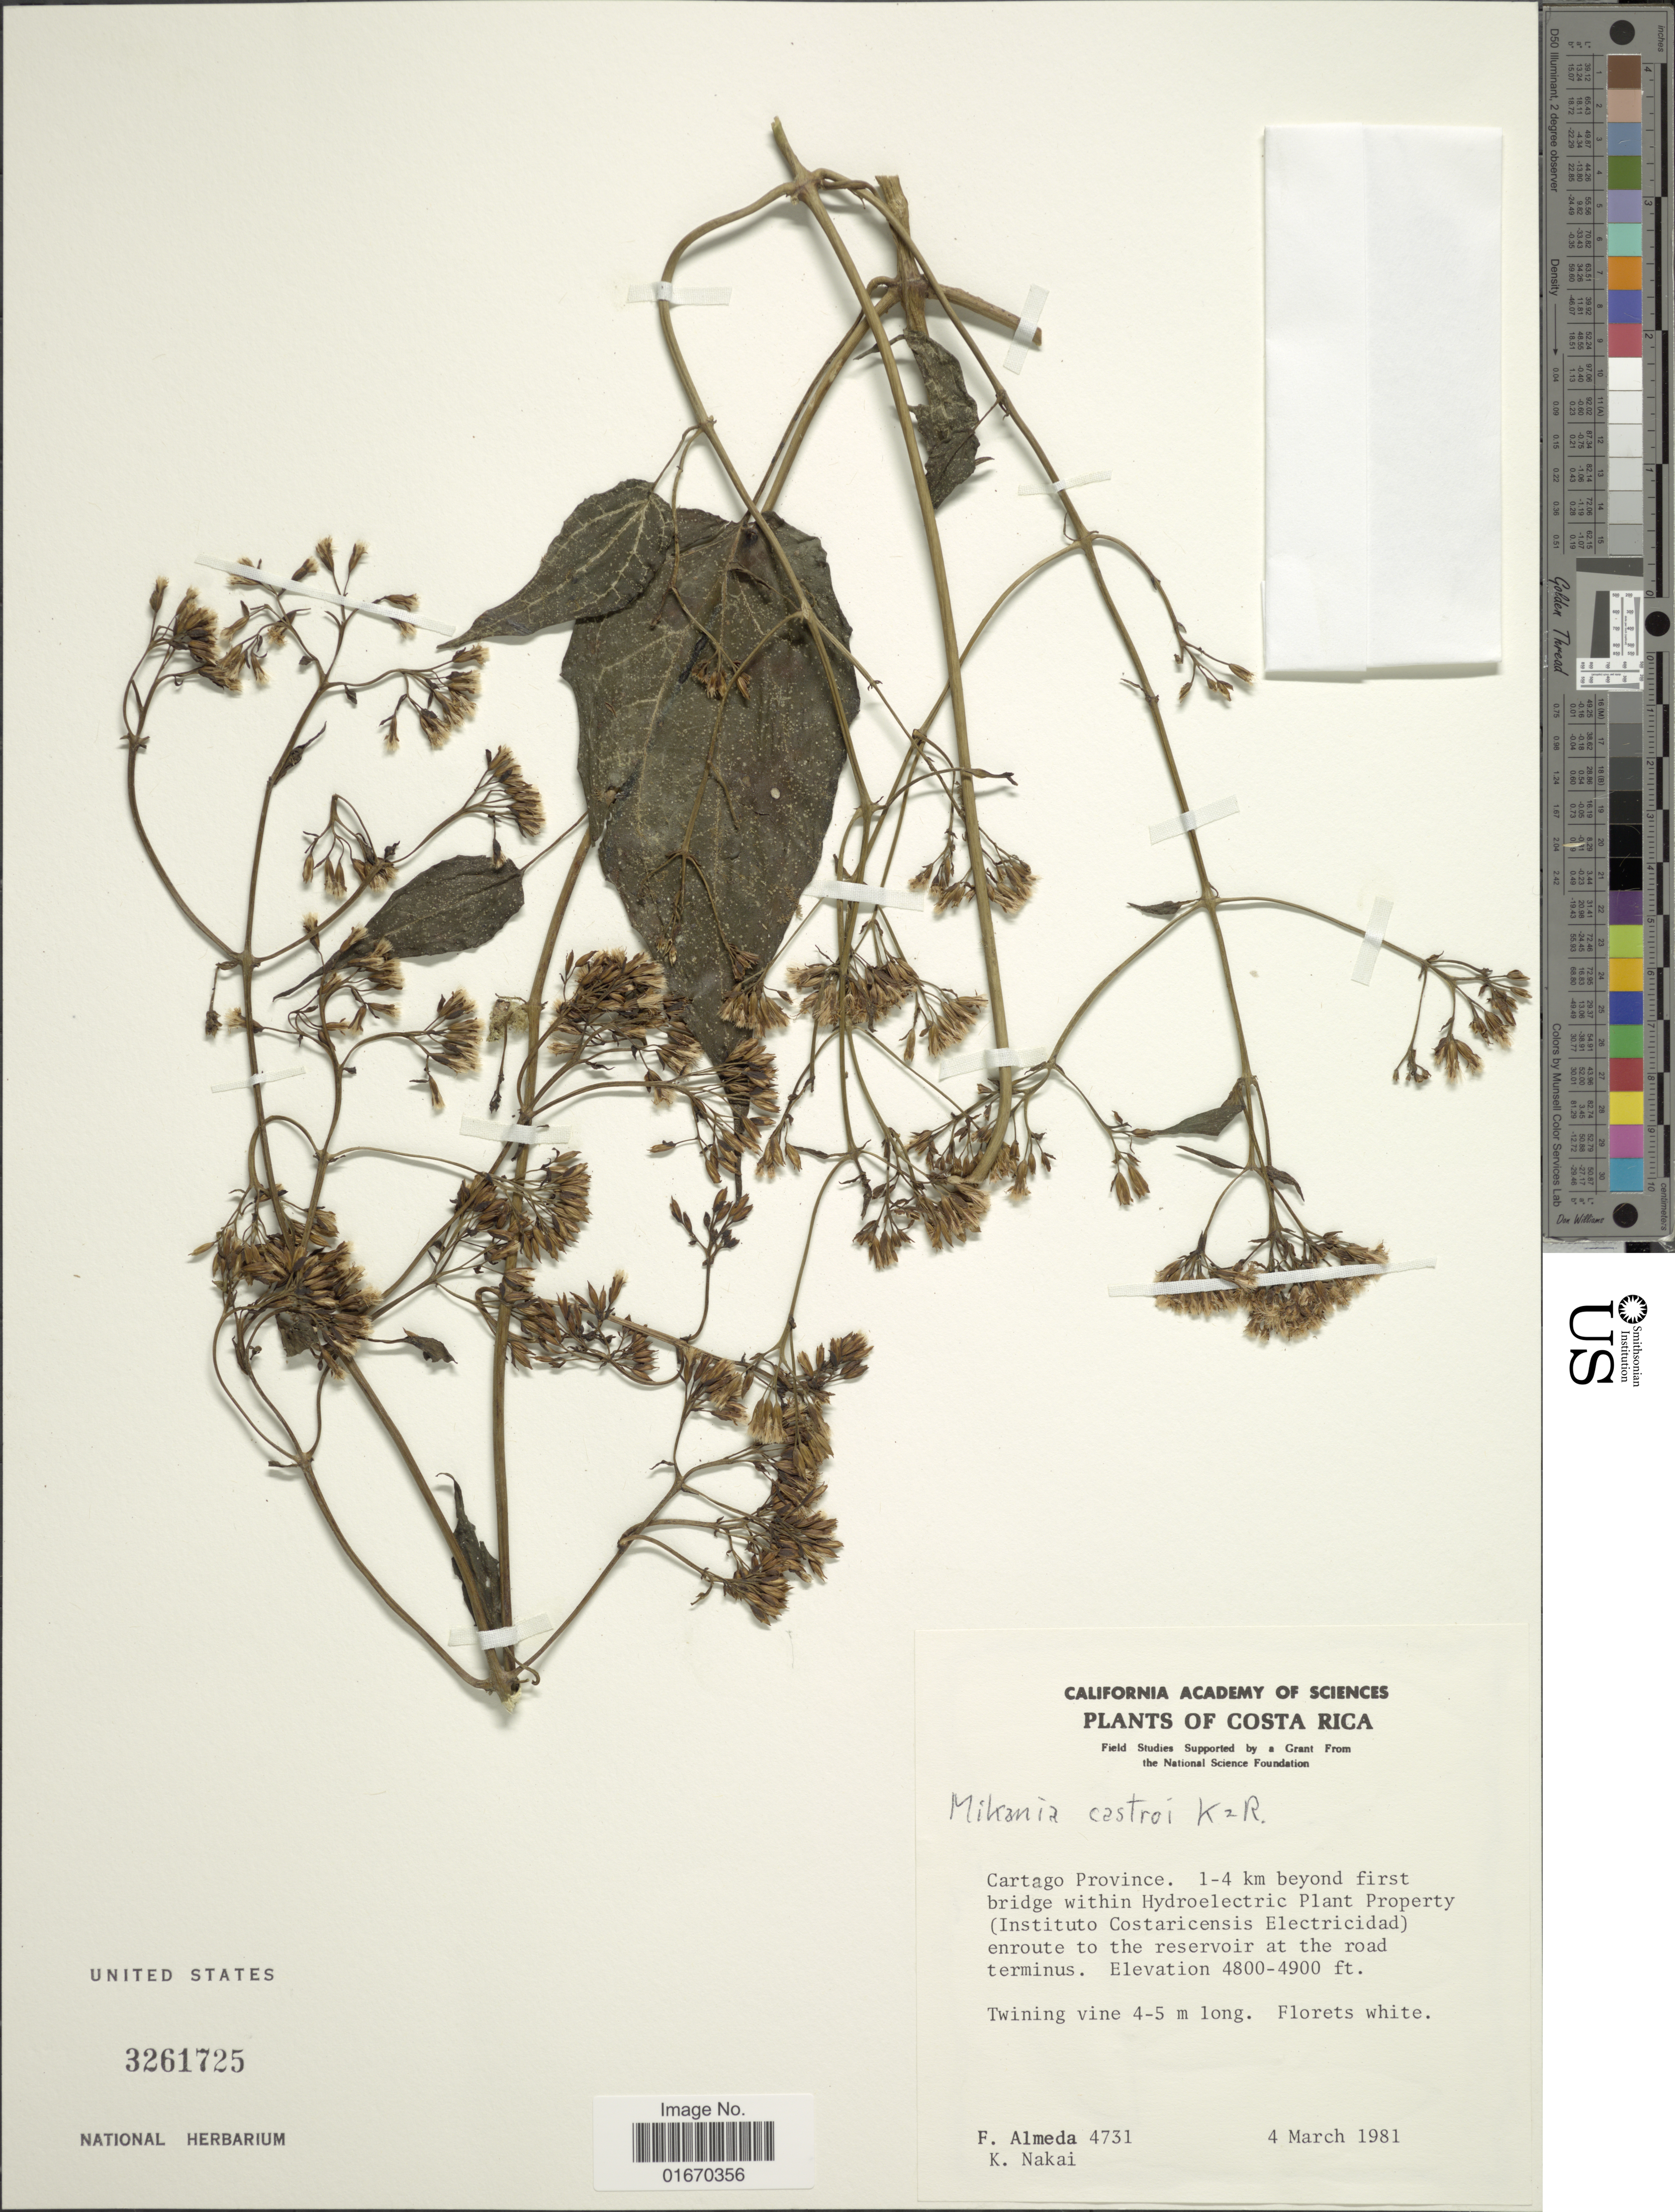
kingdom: Plantae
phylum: Tracheophyta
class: Magnoliopsida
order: Asterales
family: Asteraceae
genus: Mikania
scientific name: Mikania castroi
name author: R.M. King & H. Rob.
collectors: F. Almeda & K. M. Nakai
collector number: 4731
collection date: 1981-03-04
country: Costa Rica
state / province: Cartago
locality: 1-4 km beyond first bridge within Hydroelectric Plant Property (Instituto Costaricensis Electricidad) enroute to the reservoir at the road terminus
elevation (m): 1463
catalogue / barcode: US 3261725